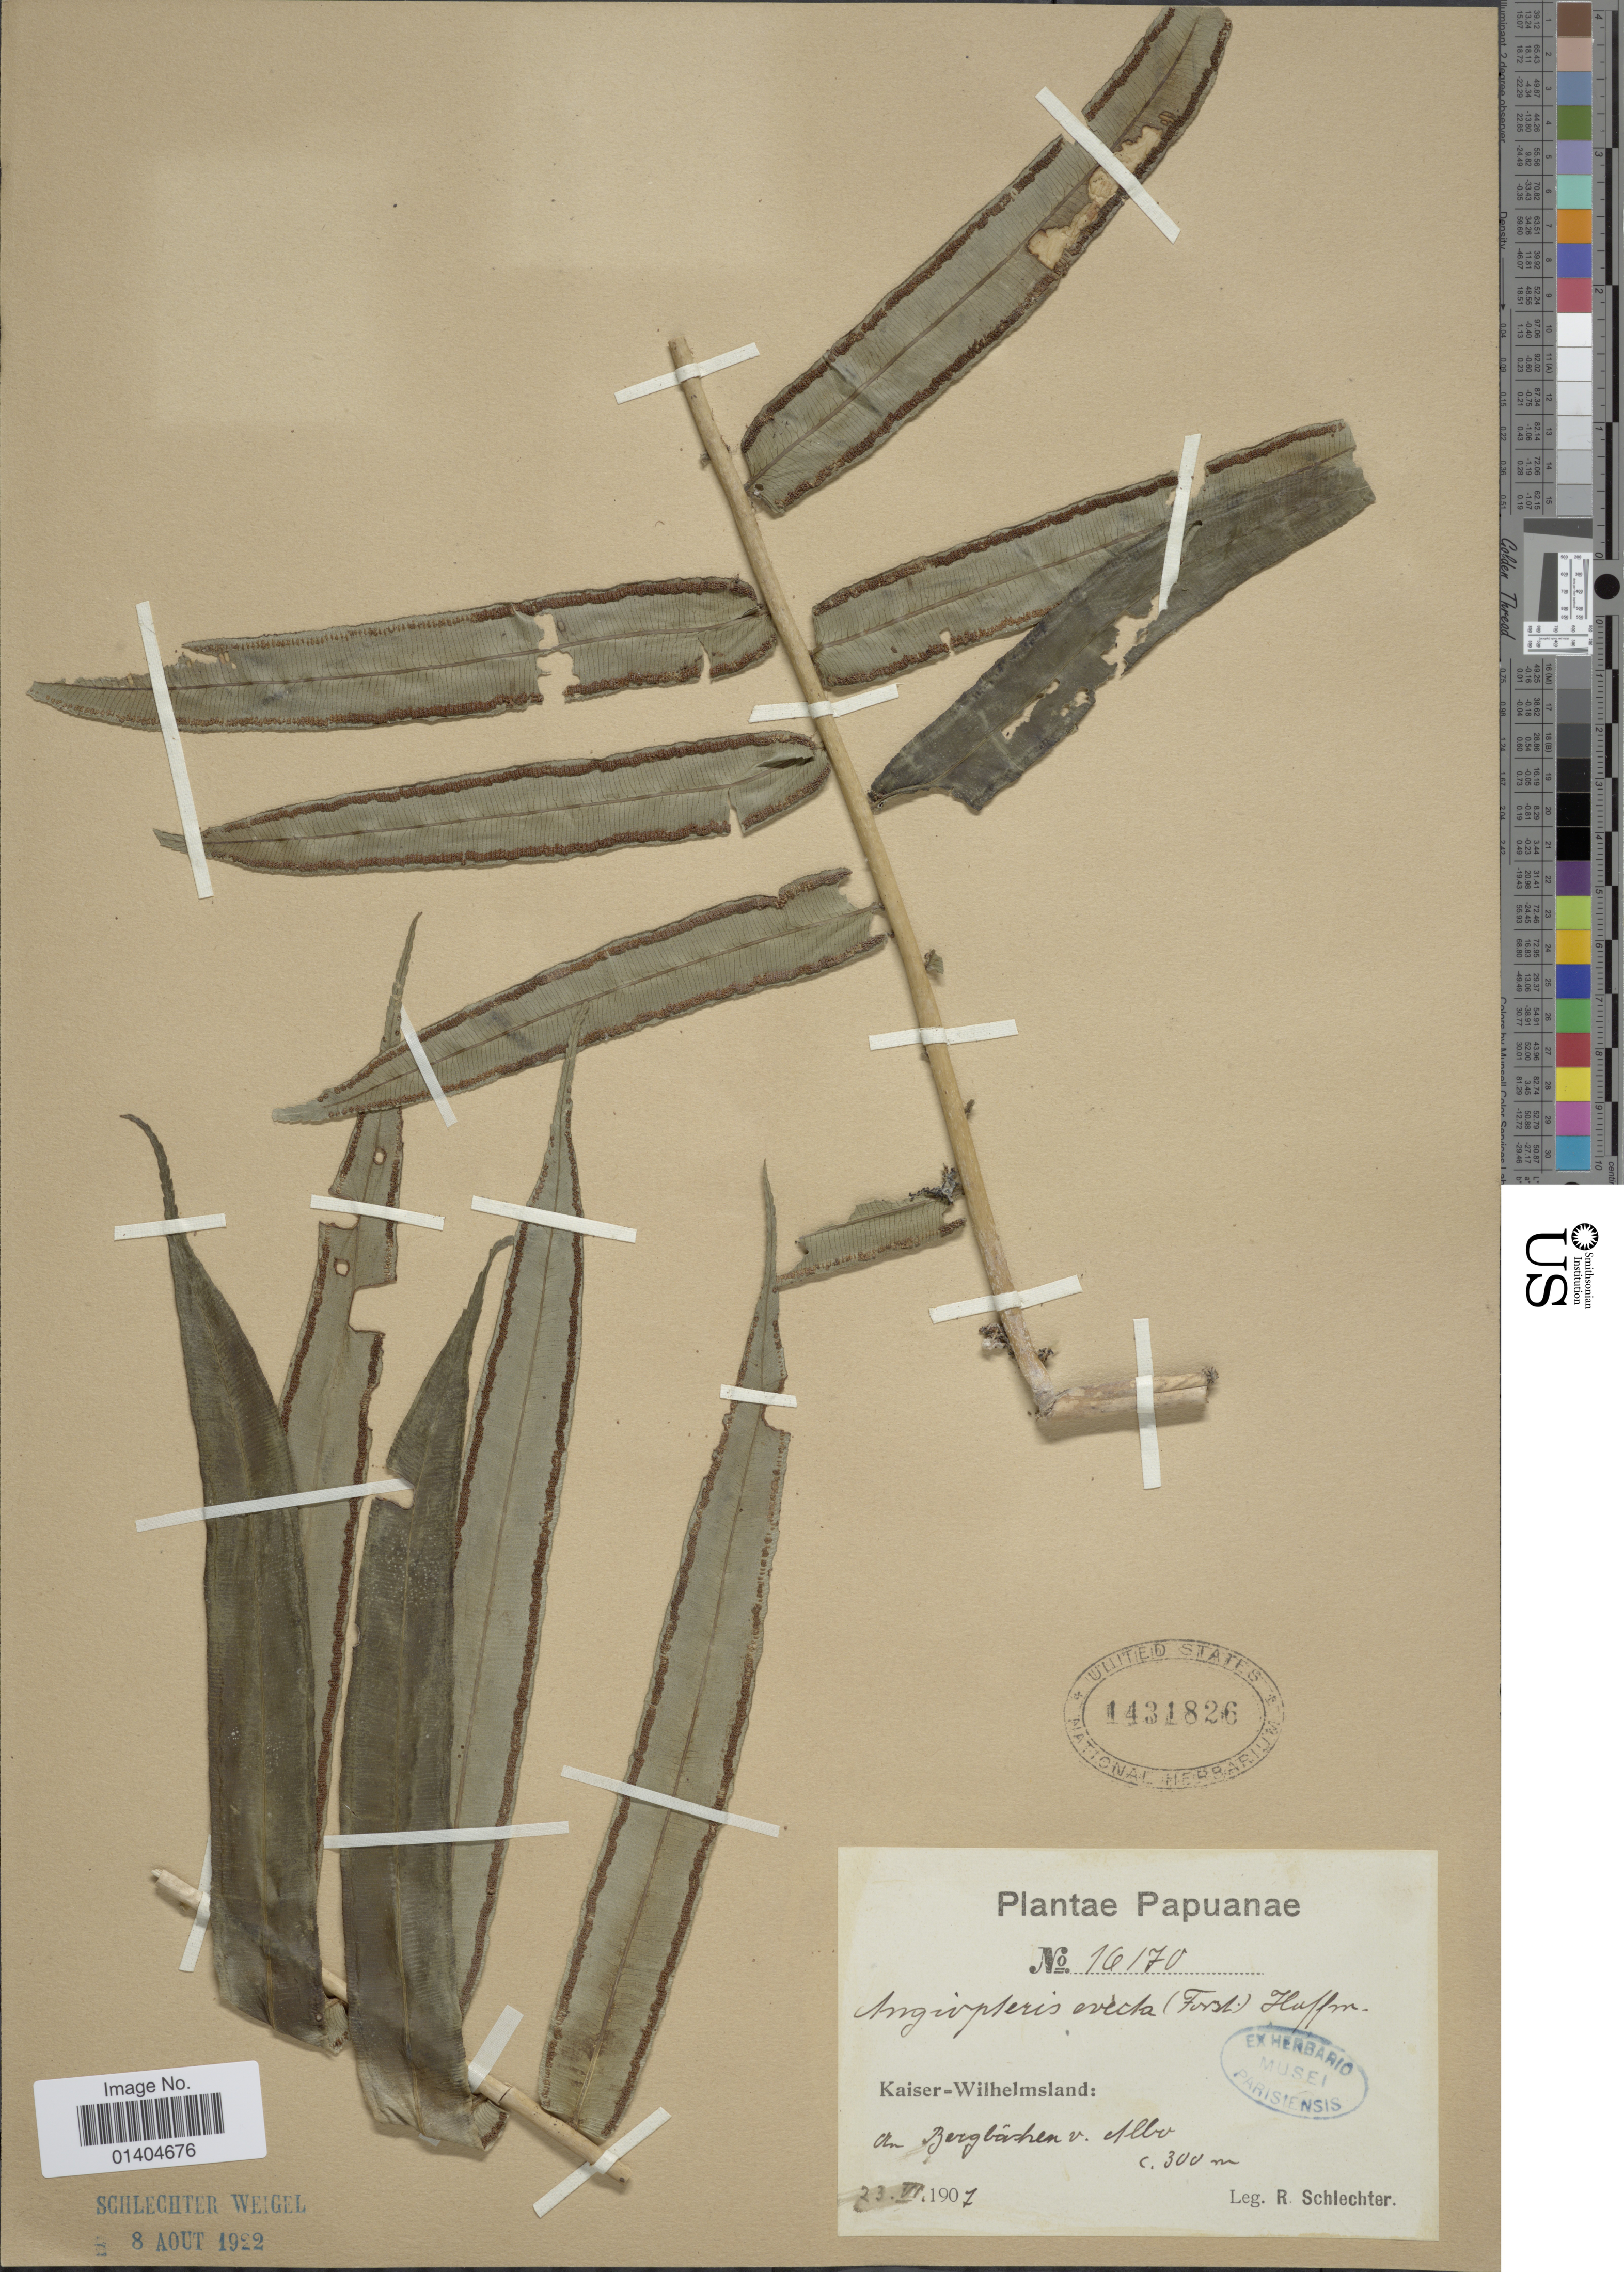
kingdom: Plantae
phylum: Tracheophyta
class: Polypodiopsida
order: Marattiales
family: Marattiaceae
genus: Angiopteris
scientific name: Angiopteris evecta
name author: (G. Forst.) Hoffm.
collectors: F. R. R. Schlechter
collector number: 16170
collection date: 1907-06-23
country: Papua New Guinea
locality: Kaiser-Wilhelmsland: An Bergbäche v. Albo.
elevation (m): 300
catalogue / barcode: US 1431826